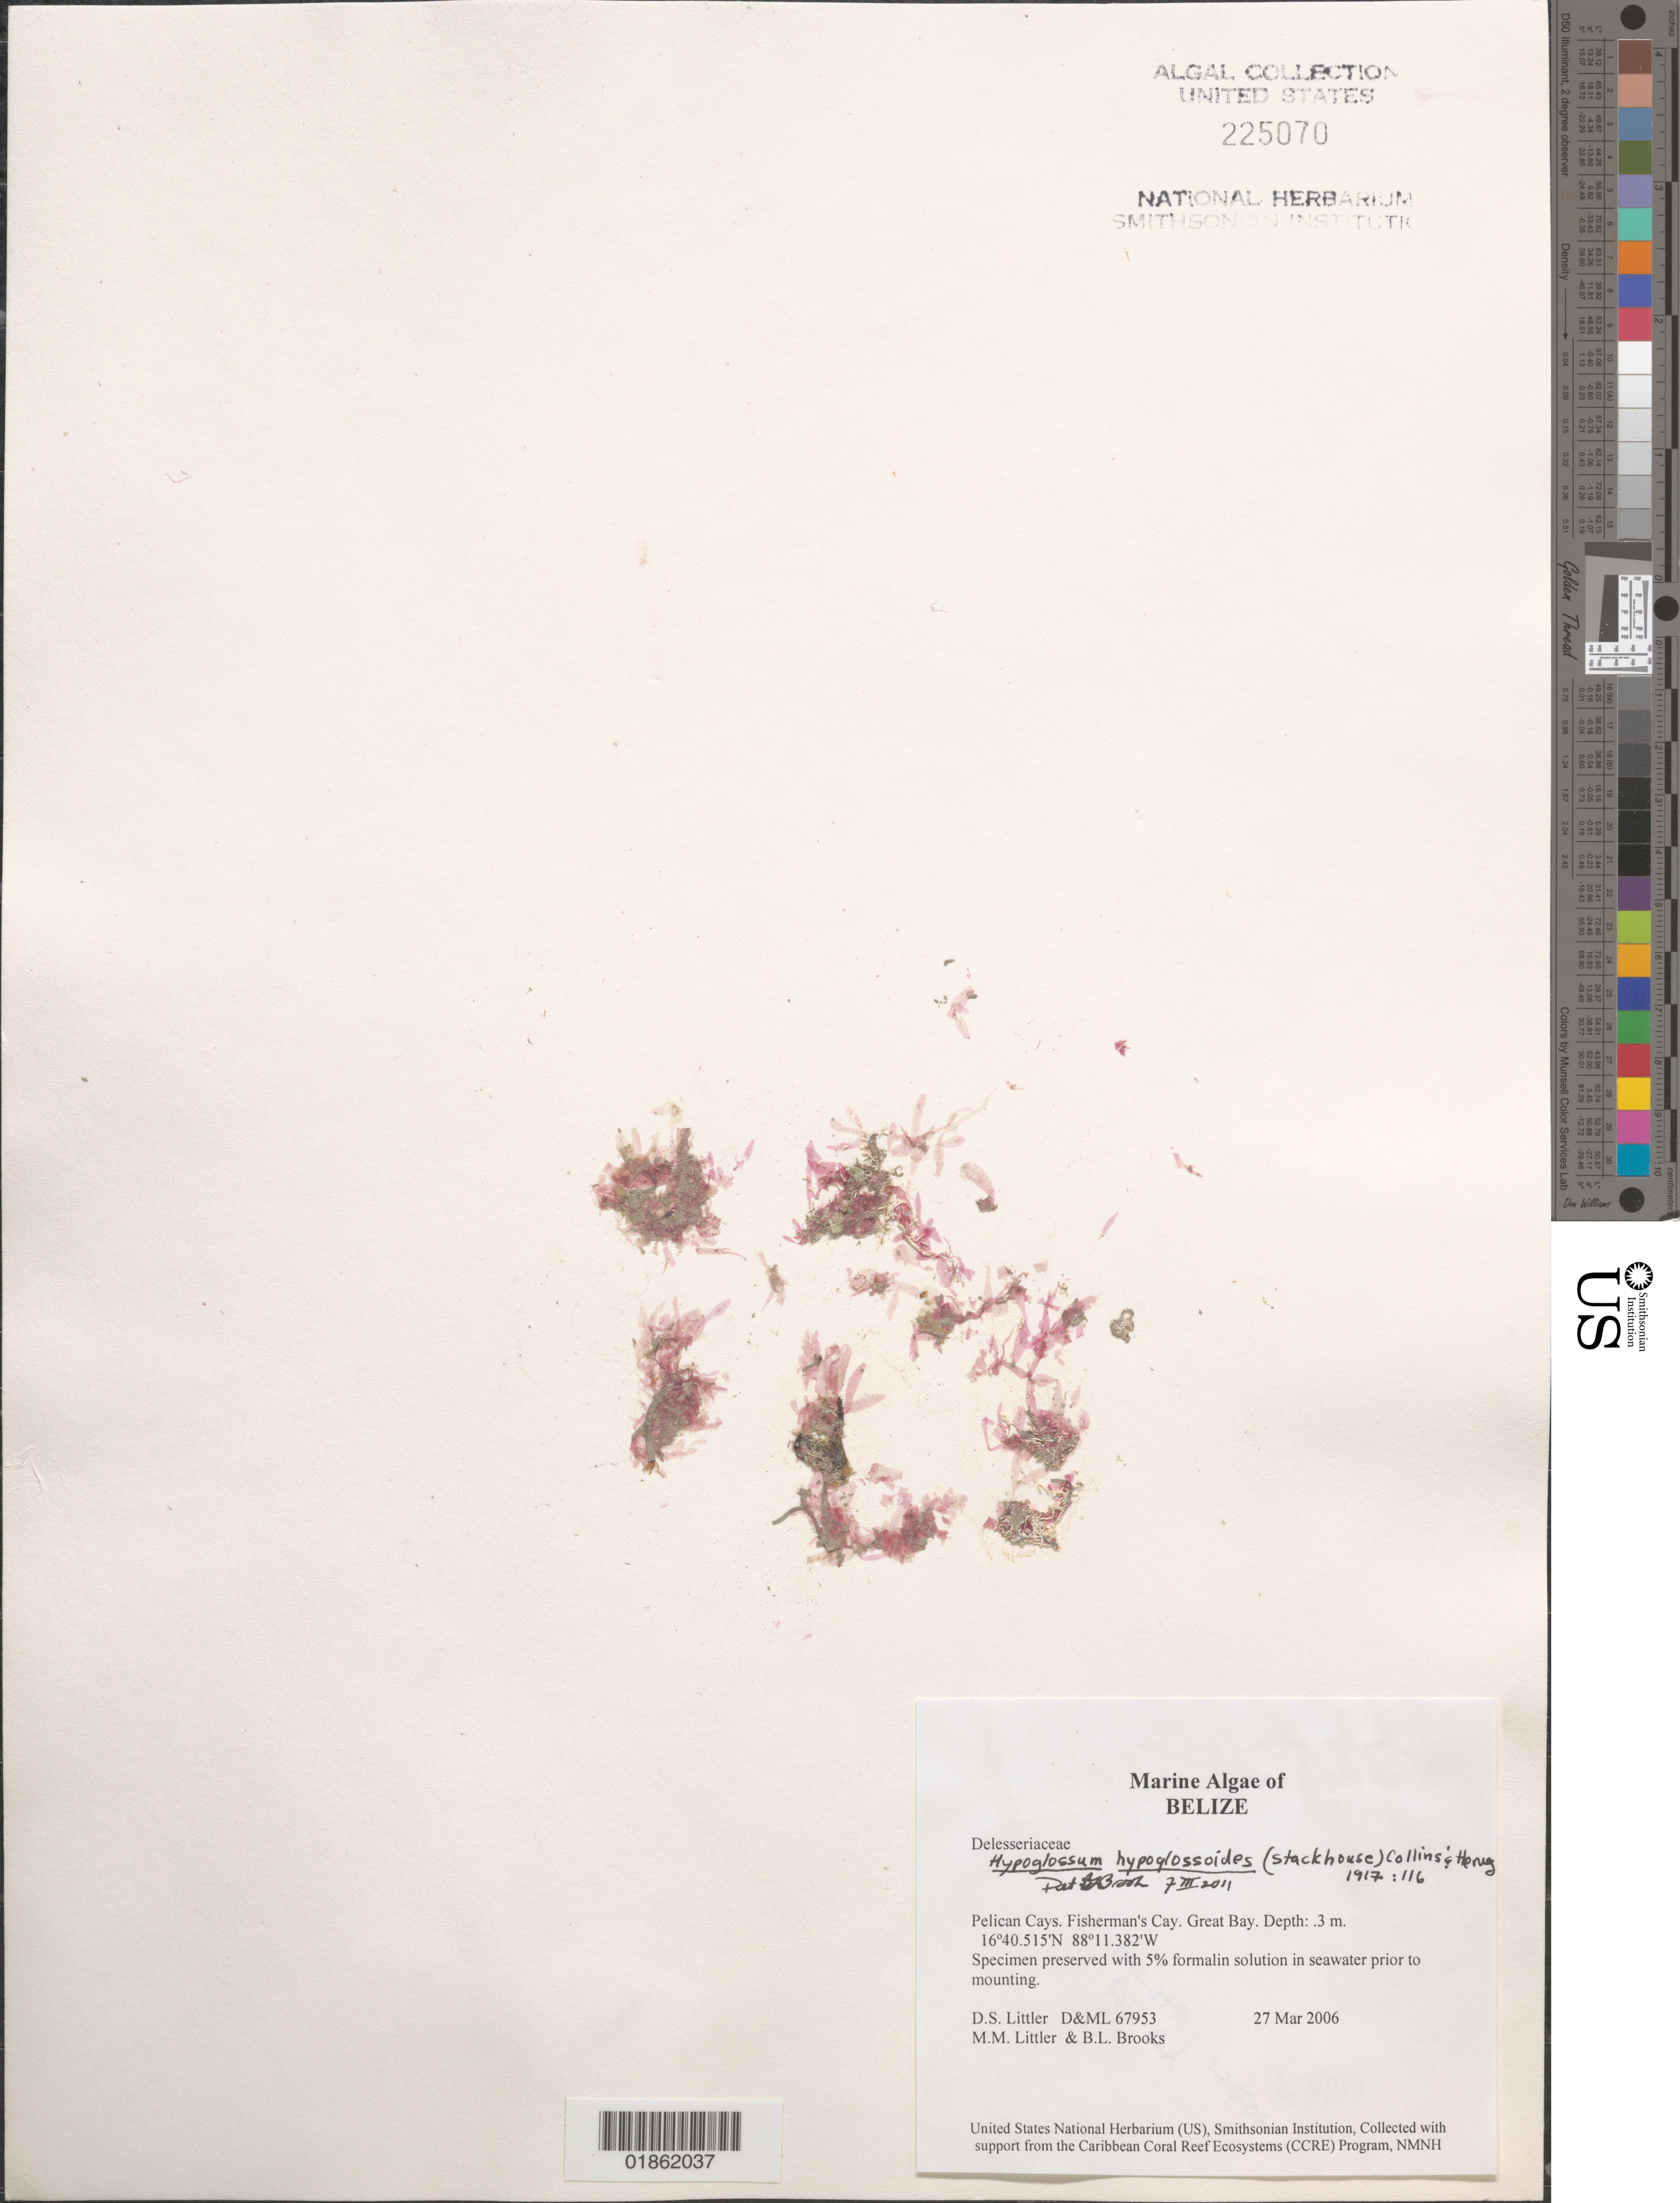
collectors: D. S. Littler & B. Brooks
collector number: D&ML 67953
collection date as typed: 27 Mar 2006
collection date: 2006-03-27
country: Belize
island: Fisherman Cay [Fisherman's Cay]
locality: Great Bay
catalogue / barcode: US 225070